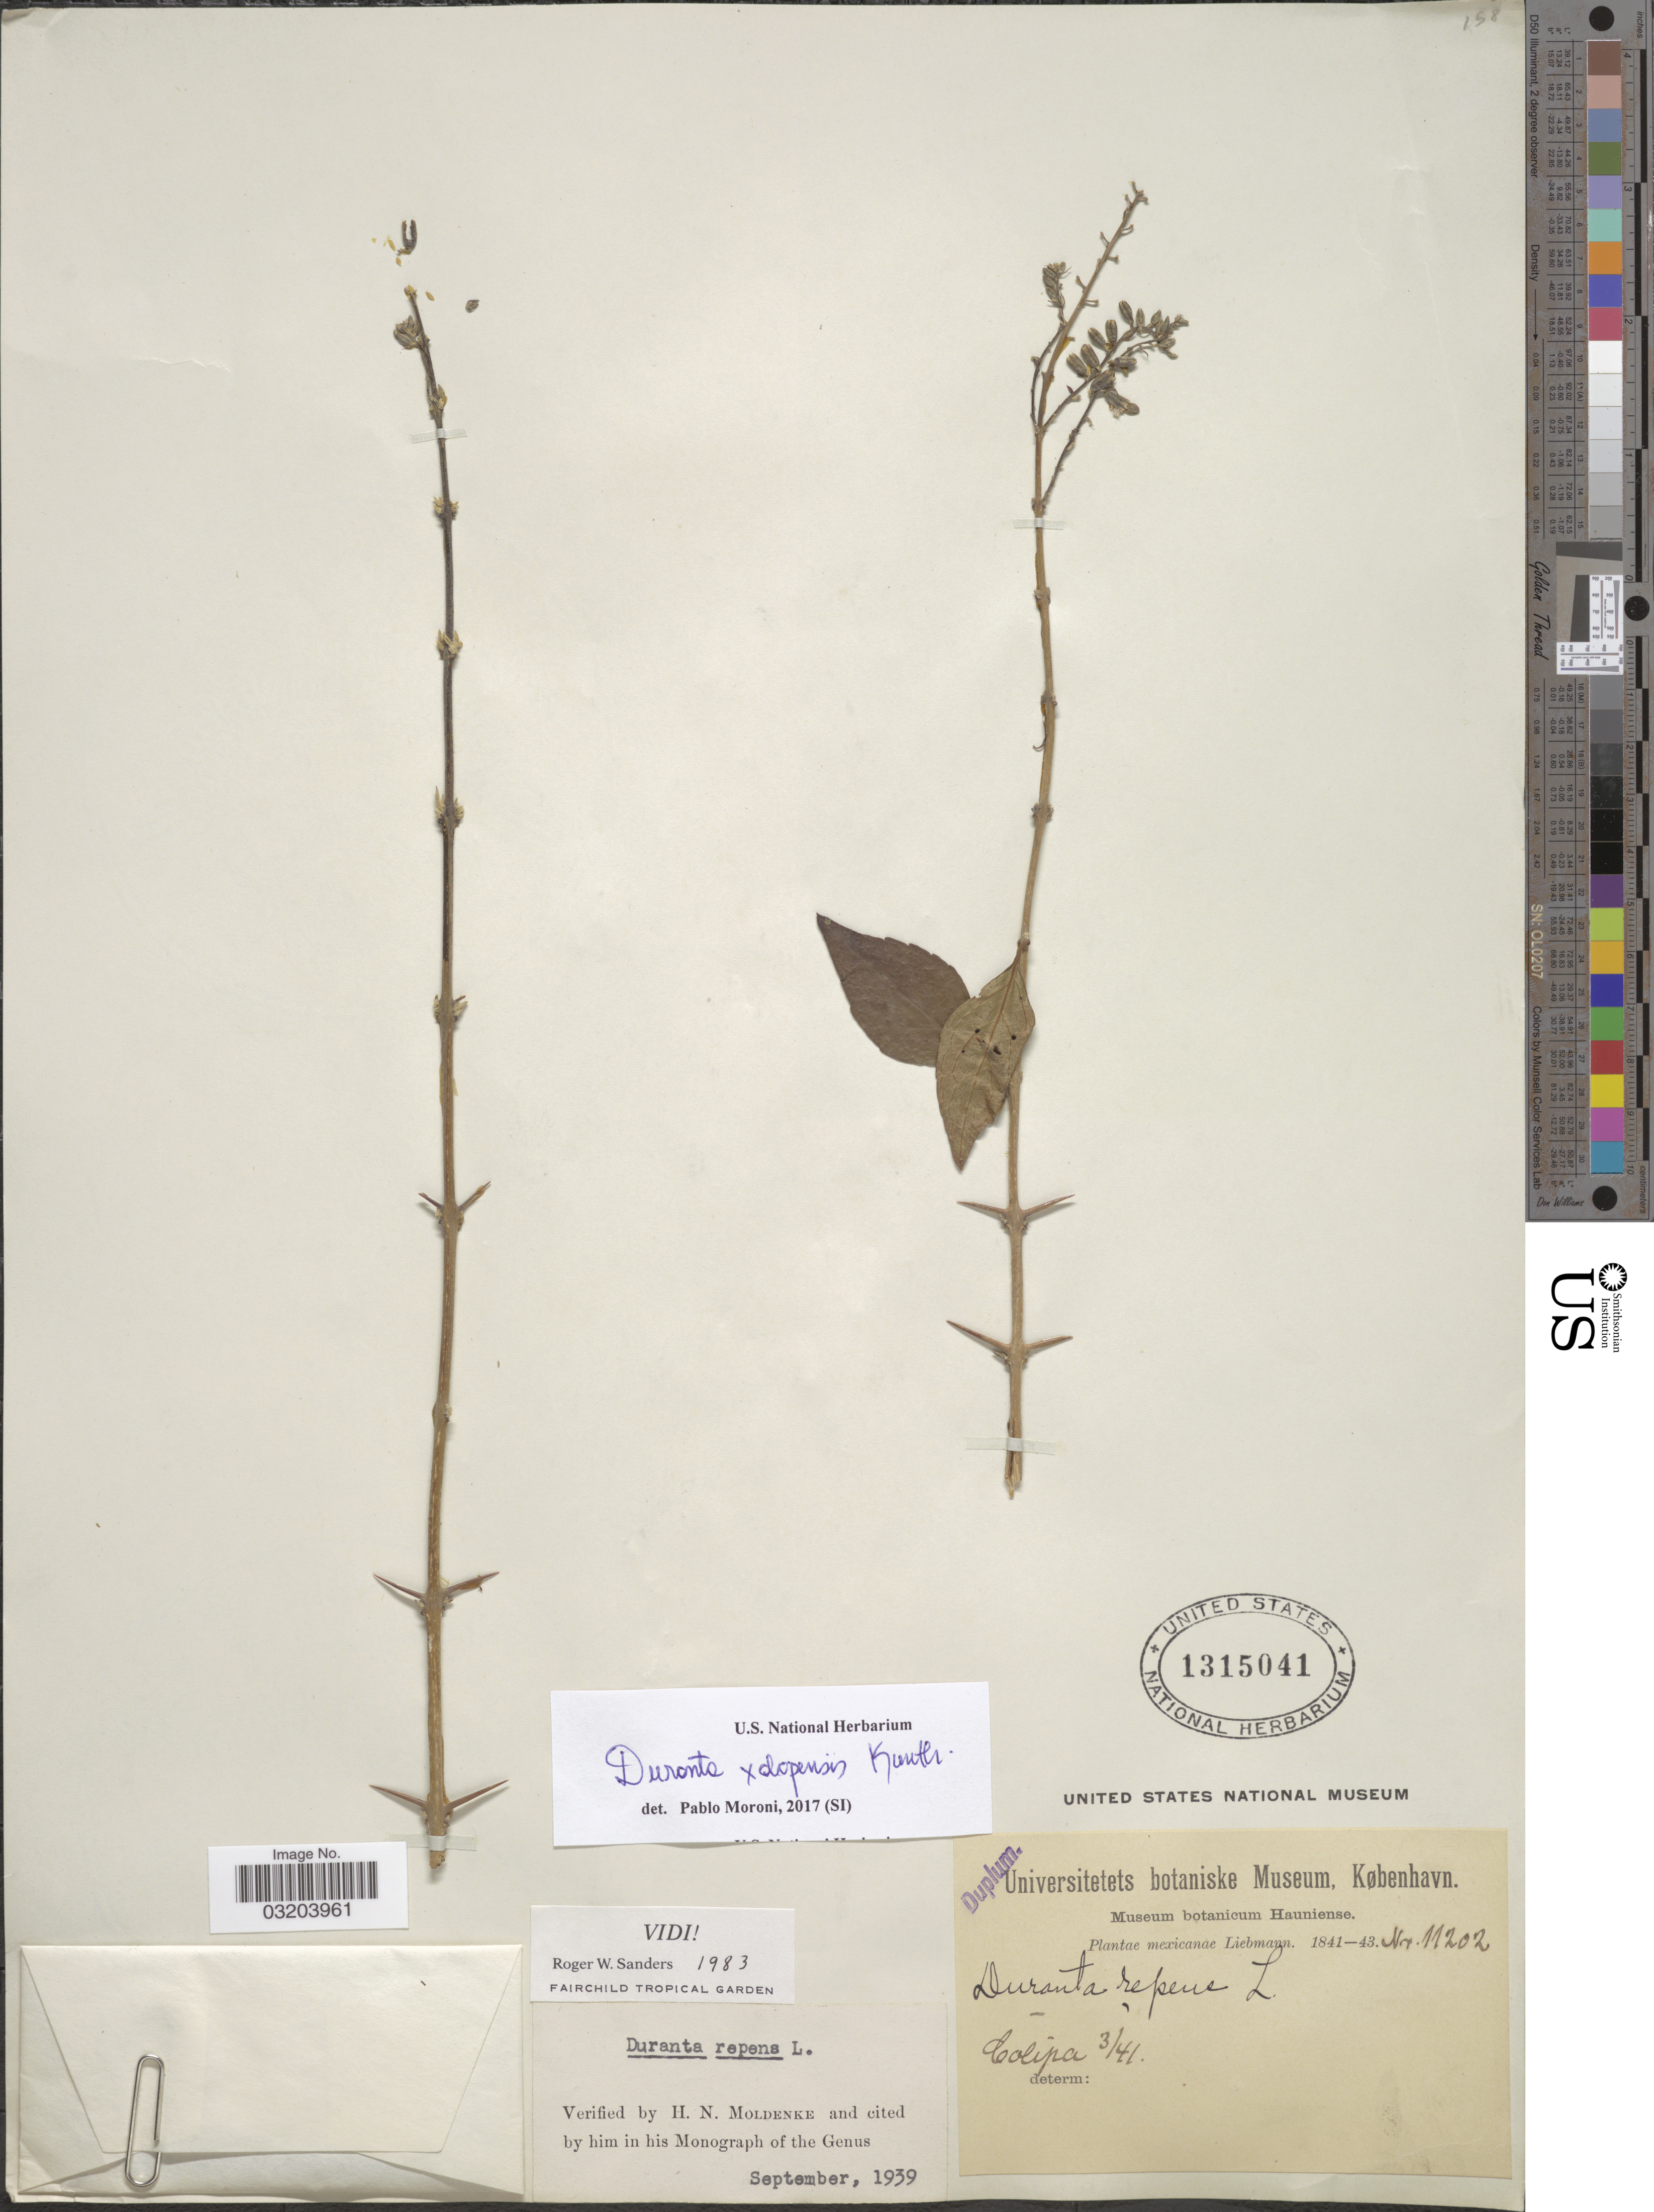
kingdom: Plantae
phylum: Tracheophyta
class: Magnoliopsida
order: Lamiales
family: Verbenaceae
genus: Duranta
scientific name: Duranta erecta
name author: L.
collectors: Liebmann, --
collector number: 11202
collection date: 1841-03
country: Mexico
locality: Colipa.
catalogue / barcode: US 1315041